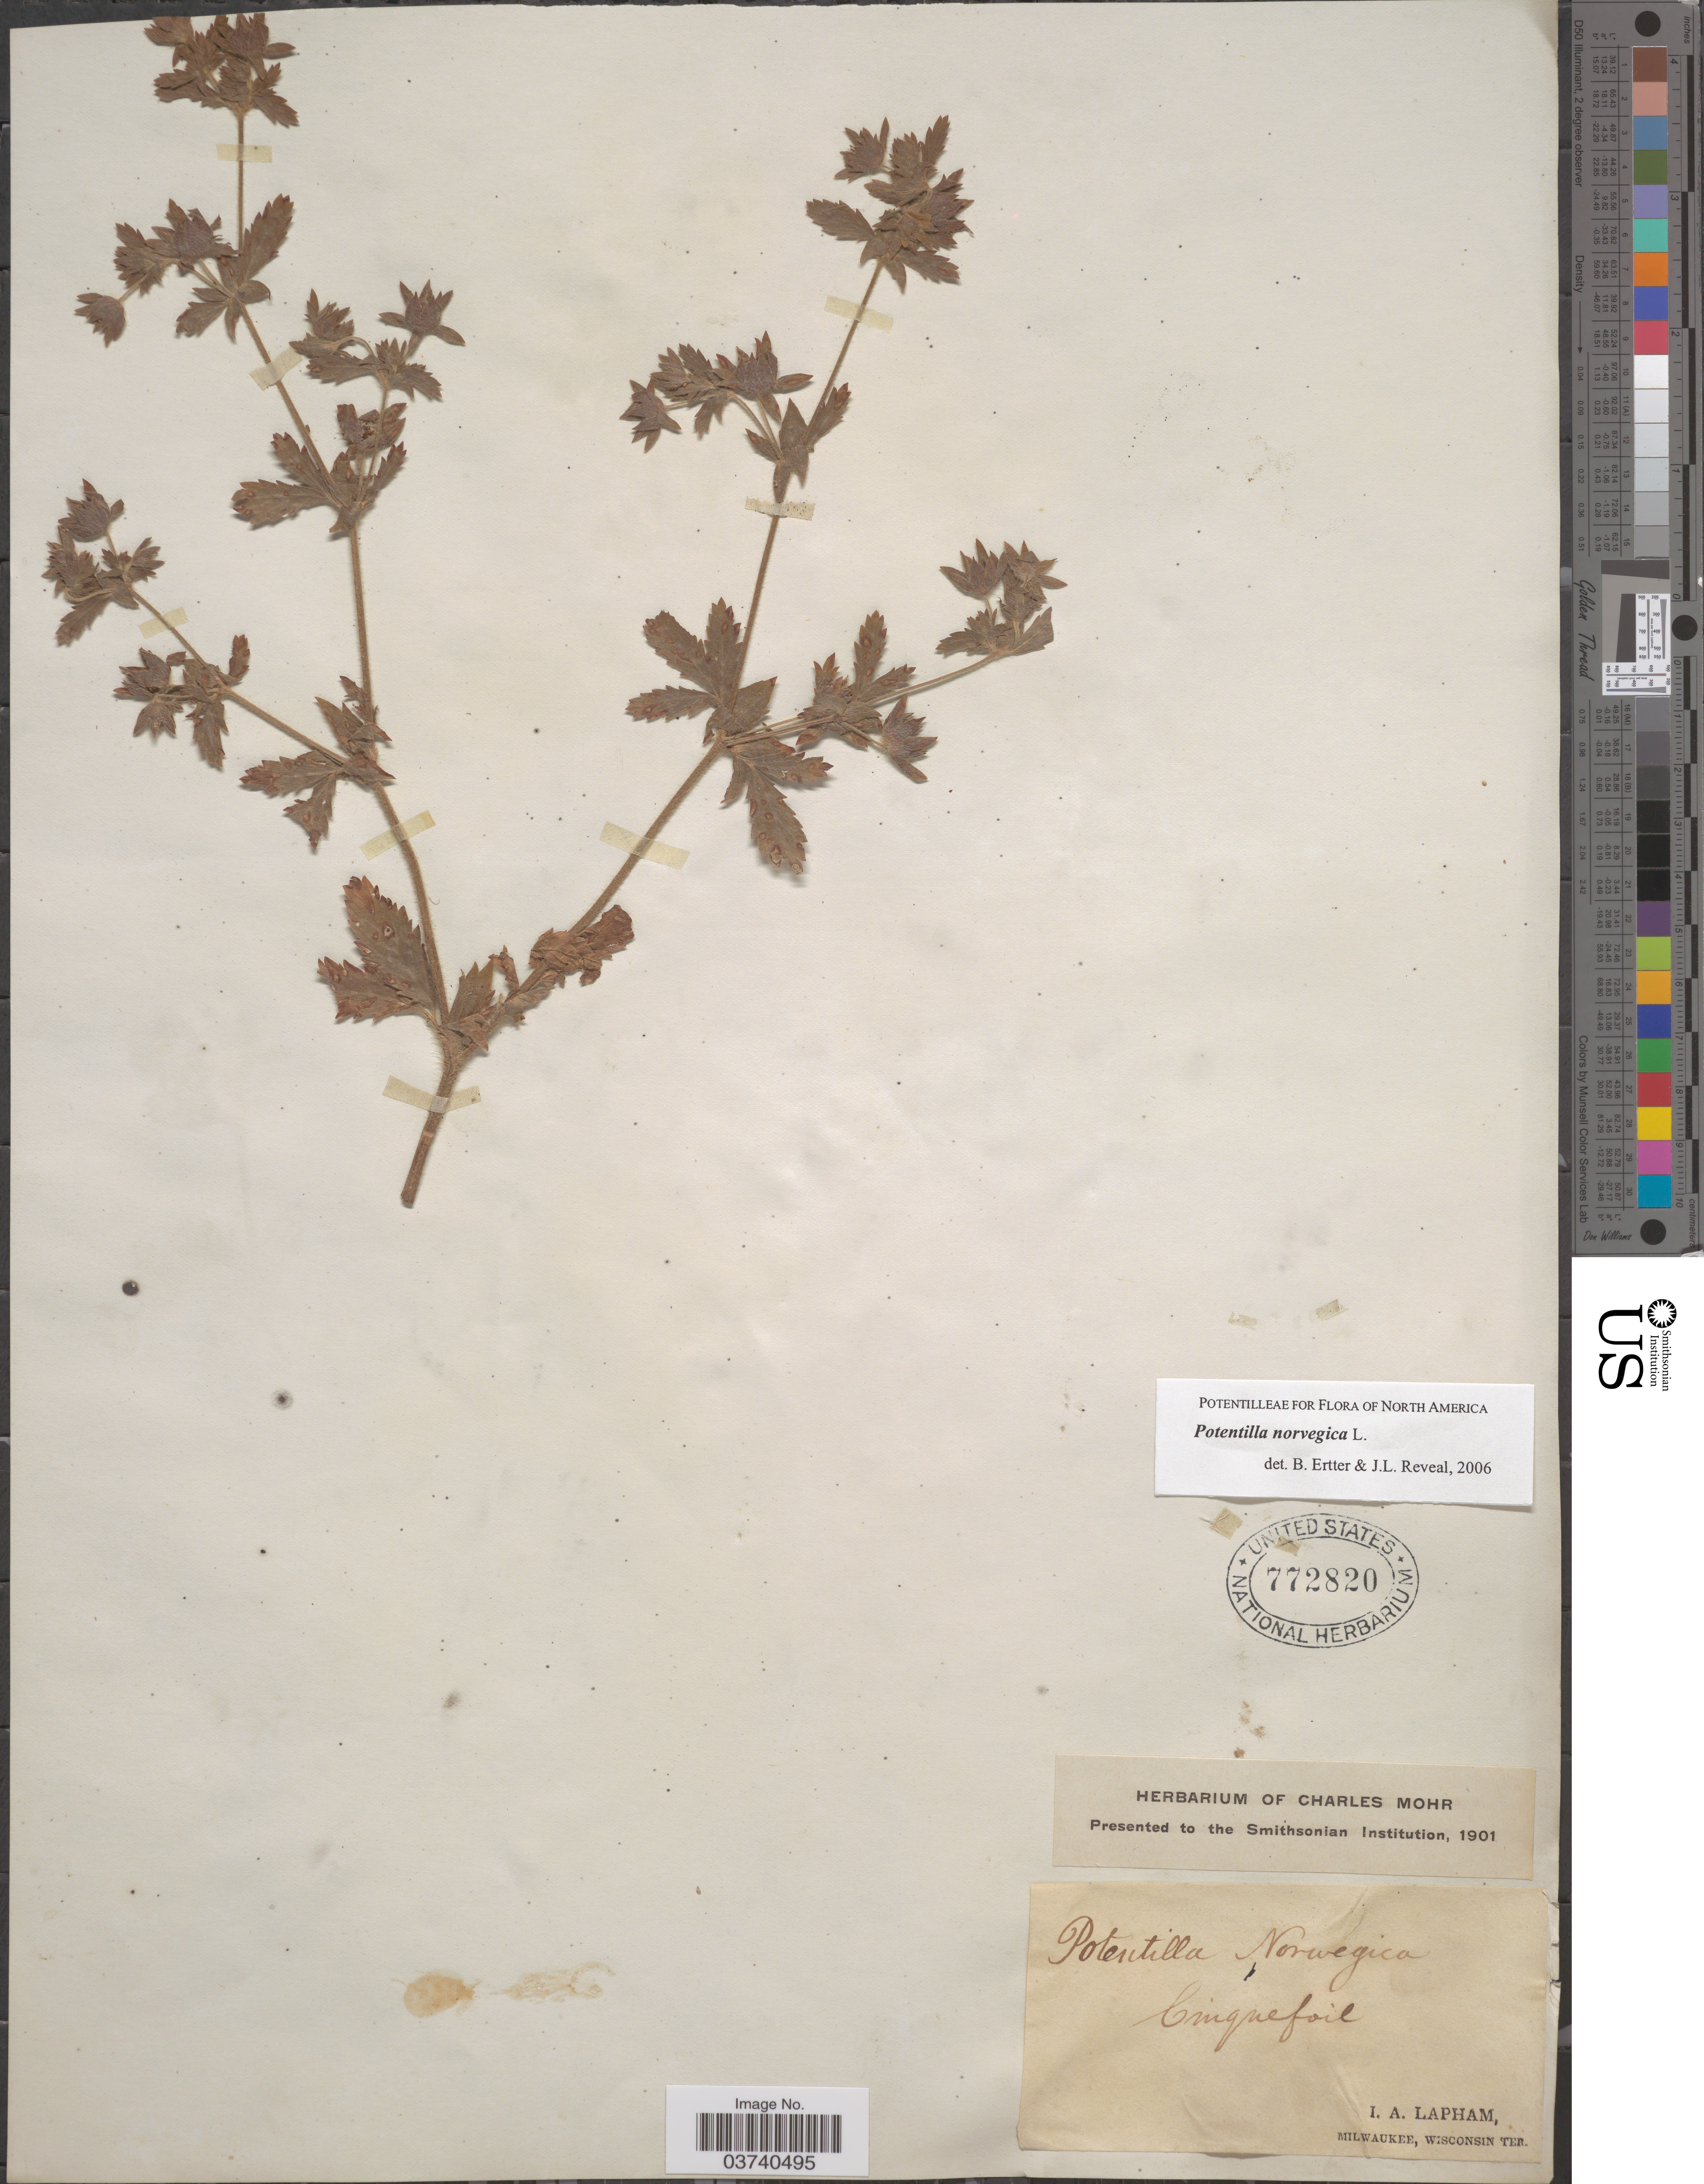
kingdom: Plantae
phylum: Tracheophyta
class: Magnoliopsida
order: Rosales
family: Rosaceae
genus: Potentilla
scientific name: Potentilla norvegica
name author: L.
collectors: I. Lapham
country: United States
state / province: Wisconsin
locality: Milwaukee, Wisconsin Ter.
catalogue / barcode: US 772820